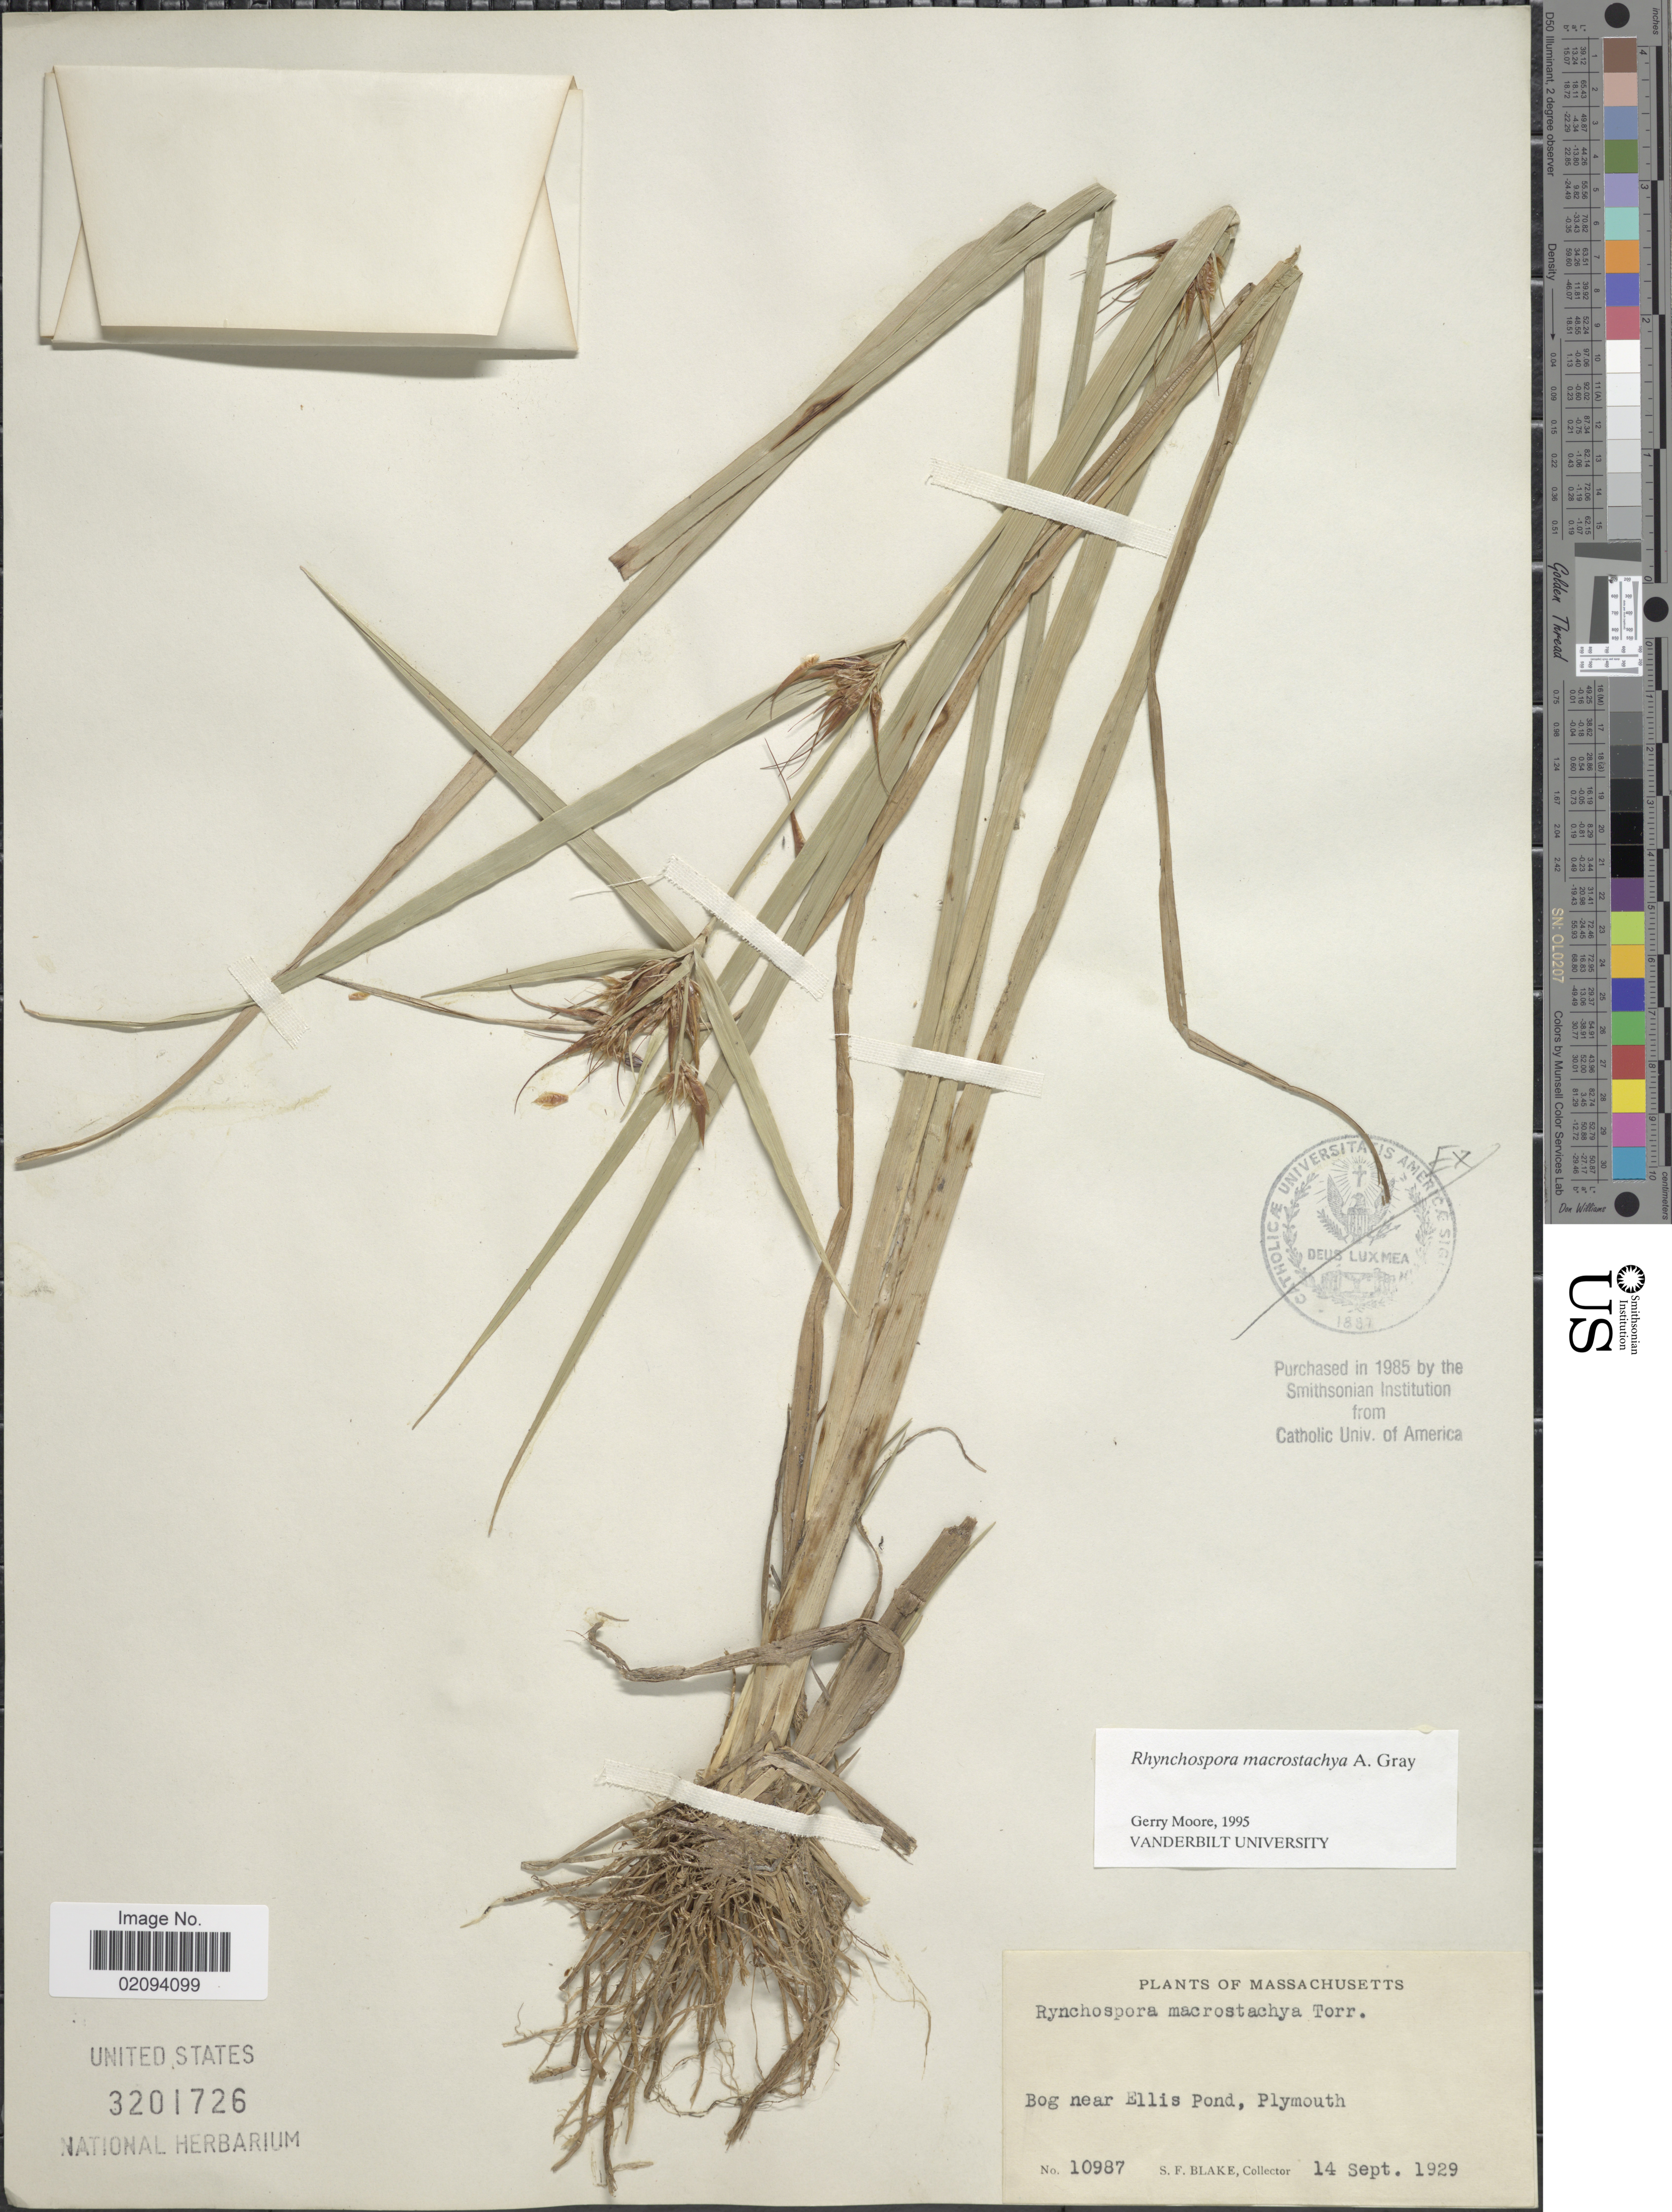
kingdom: Plantae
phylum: Tracheophyta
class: Liliopsida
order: Poales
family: Cyperaceae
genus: Rhynchospora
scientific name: Rhynchospora macrostachya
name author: Torr. ex A. Gray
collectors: S. Blake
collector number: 10987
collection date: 1929-09-14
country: United States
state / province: Massachusetts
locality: Bog near Ellis Pond, Plymouth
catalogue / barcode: US 3201726